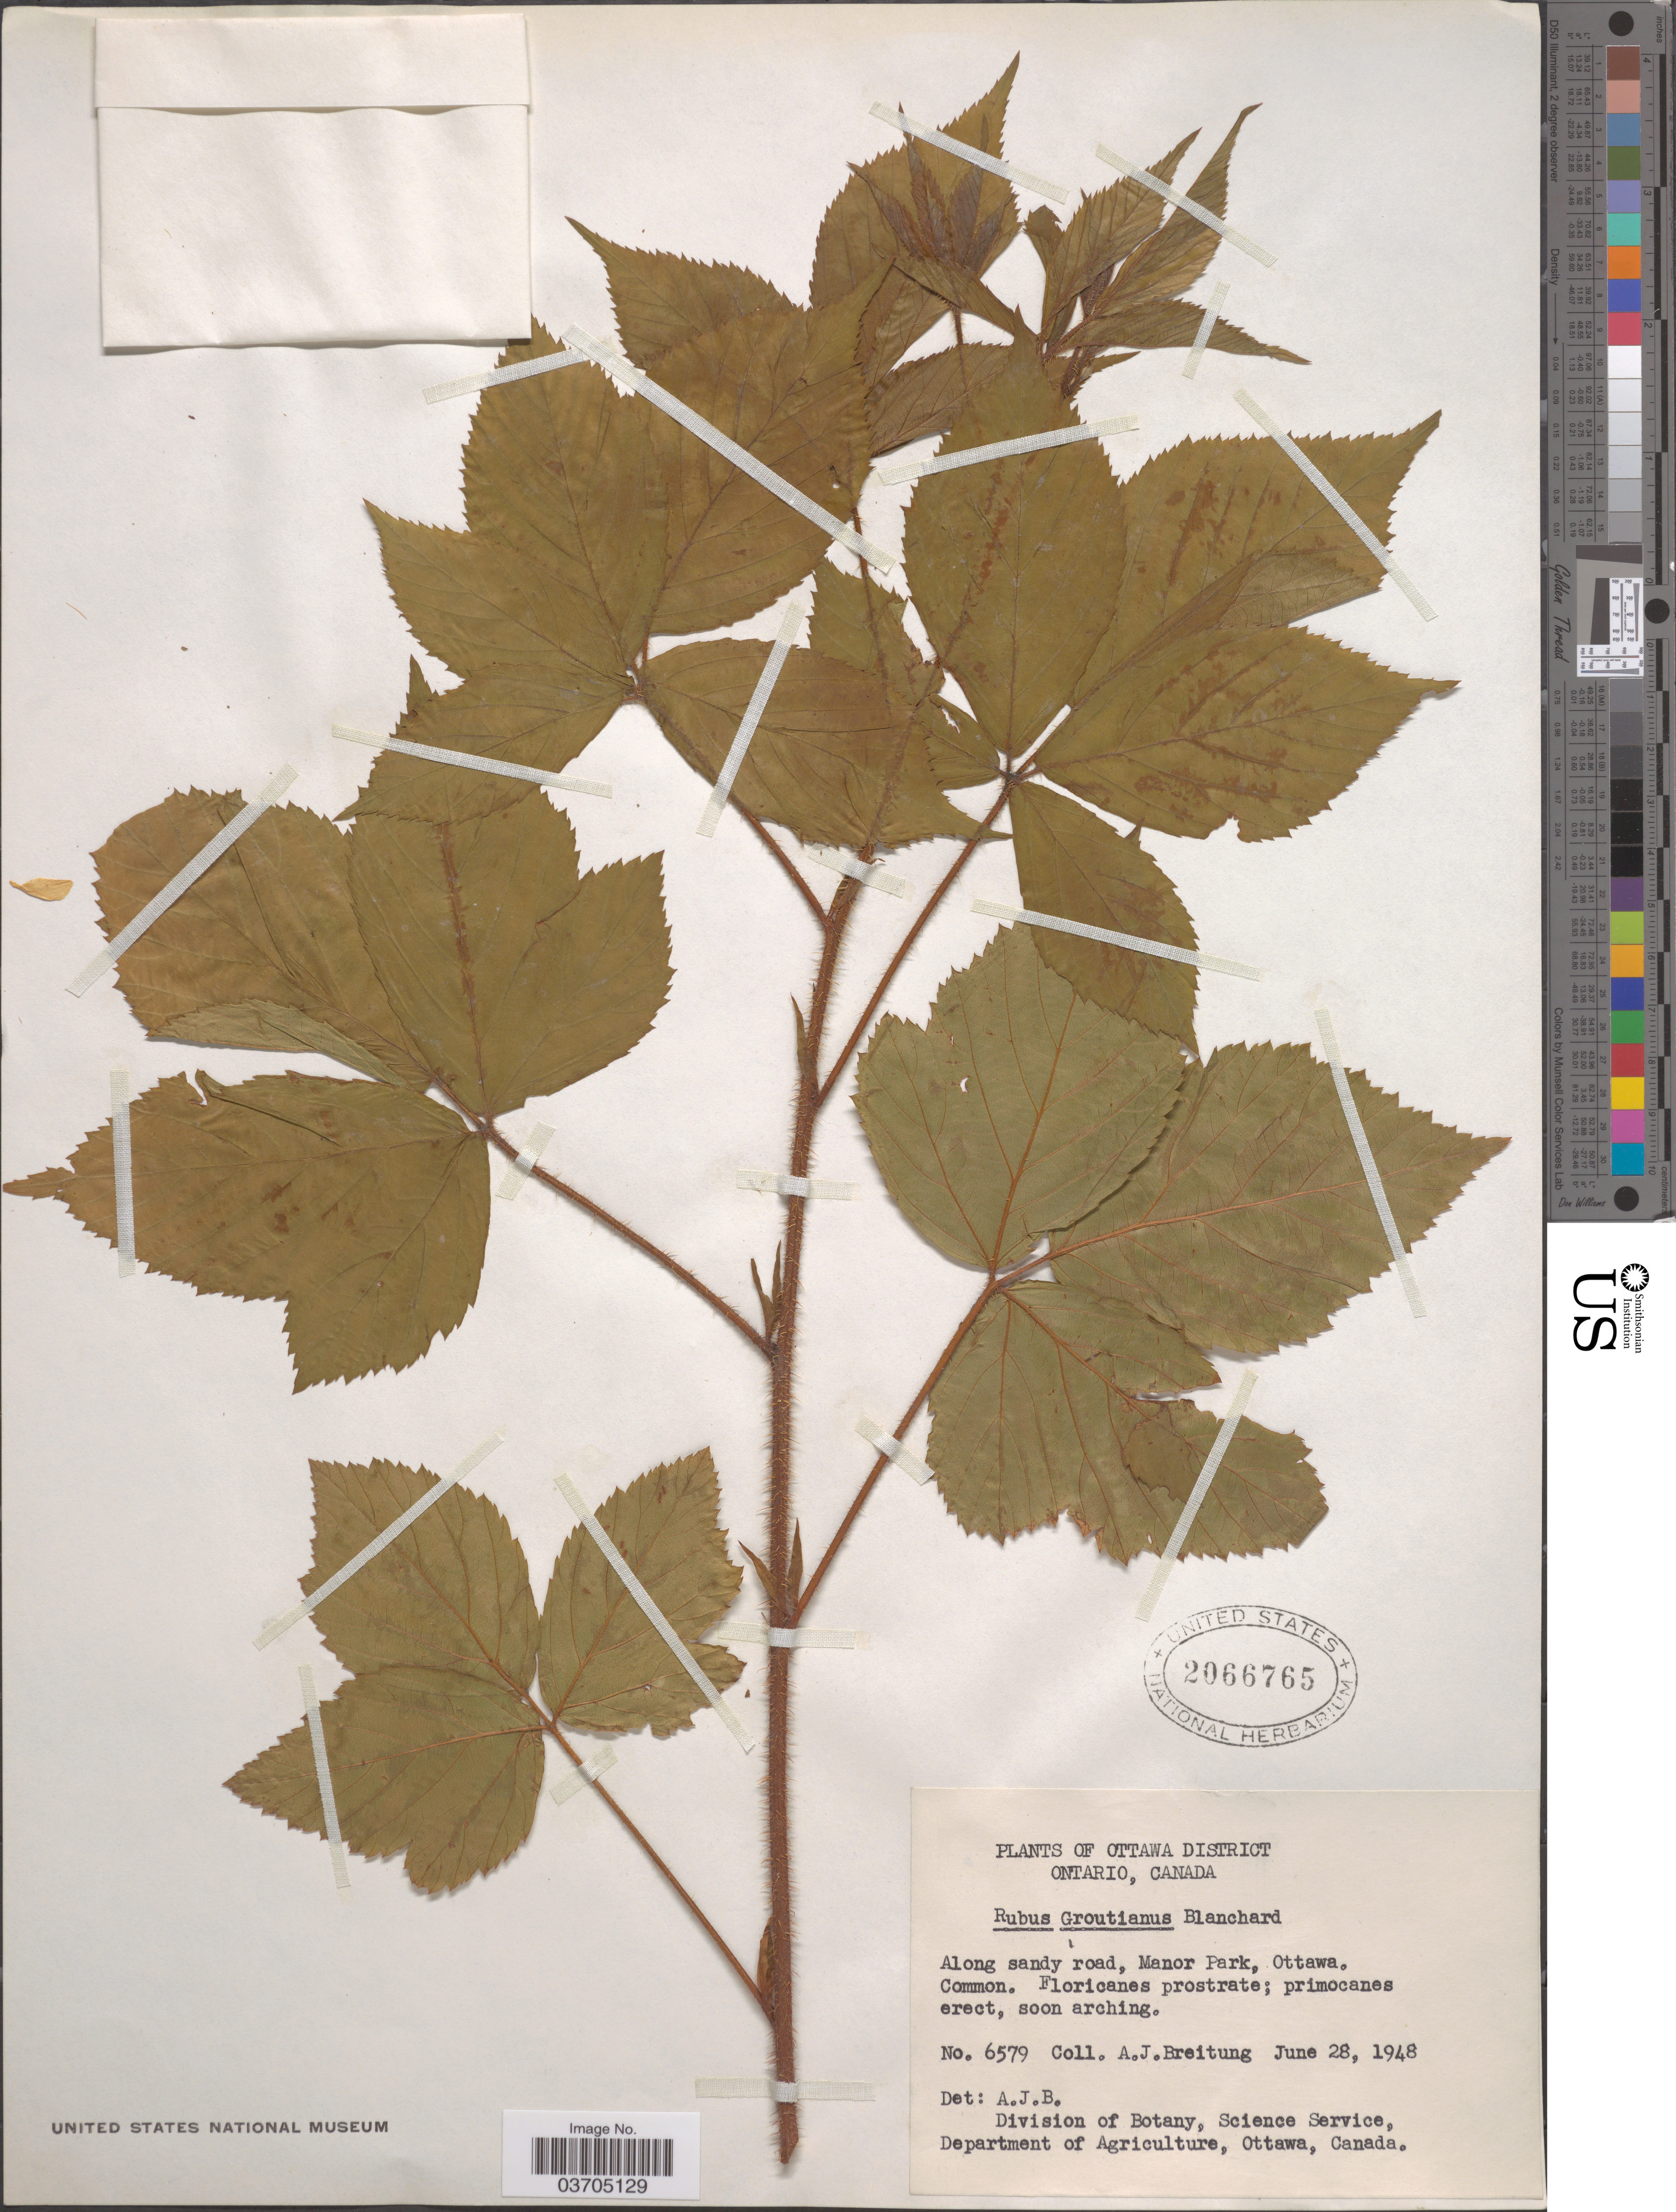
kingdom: Plantae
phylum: Tracheophyta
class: Magnoliopsida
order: Rosales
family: Rosaceae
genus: Rubus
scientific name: Rubus groutianus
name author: Blanch.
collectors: A. Breitung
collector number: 6579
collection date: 1948-06-28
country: Canada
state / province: Ontario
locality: Ottawa District. Along sandy road, Manor Park, Ottawa.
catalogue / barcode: US 2066765